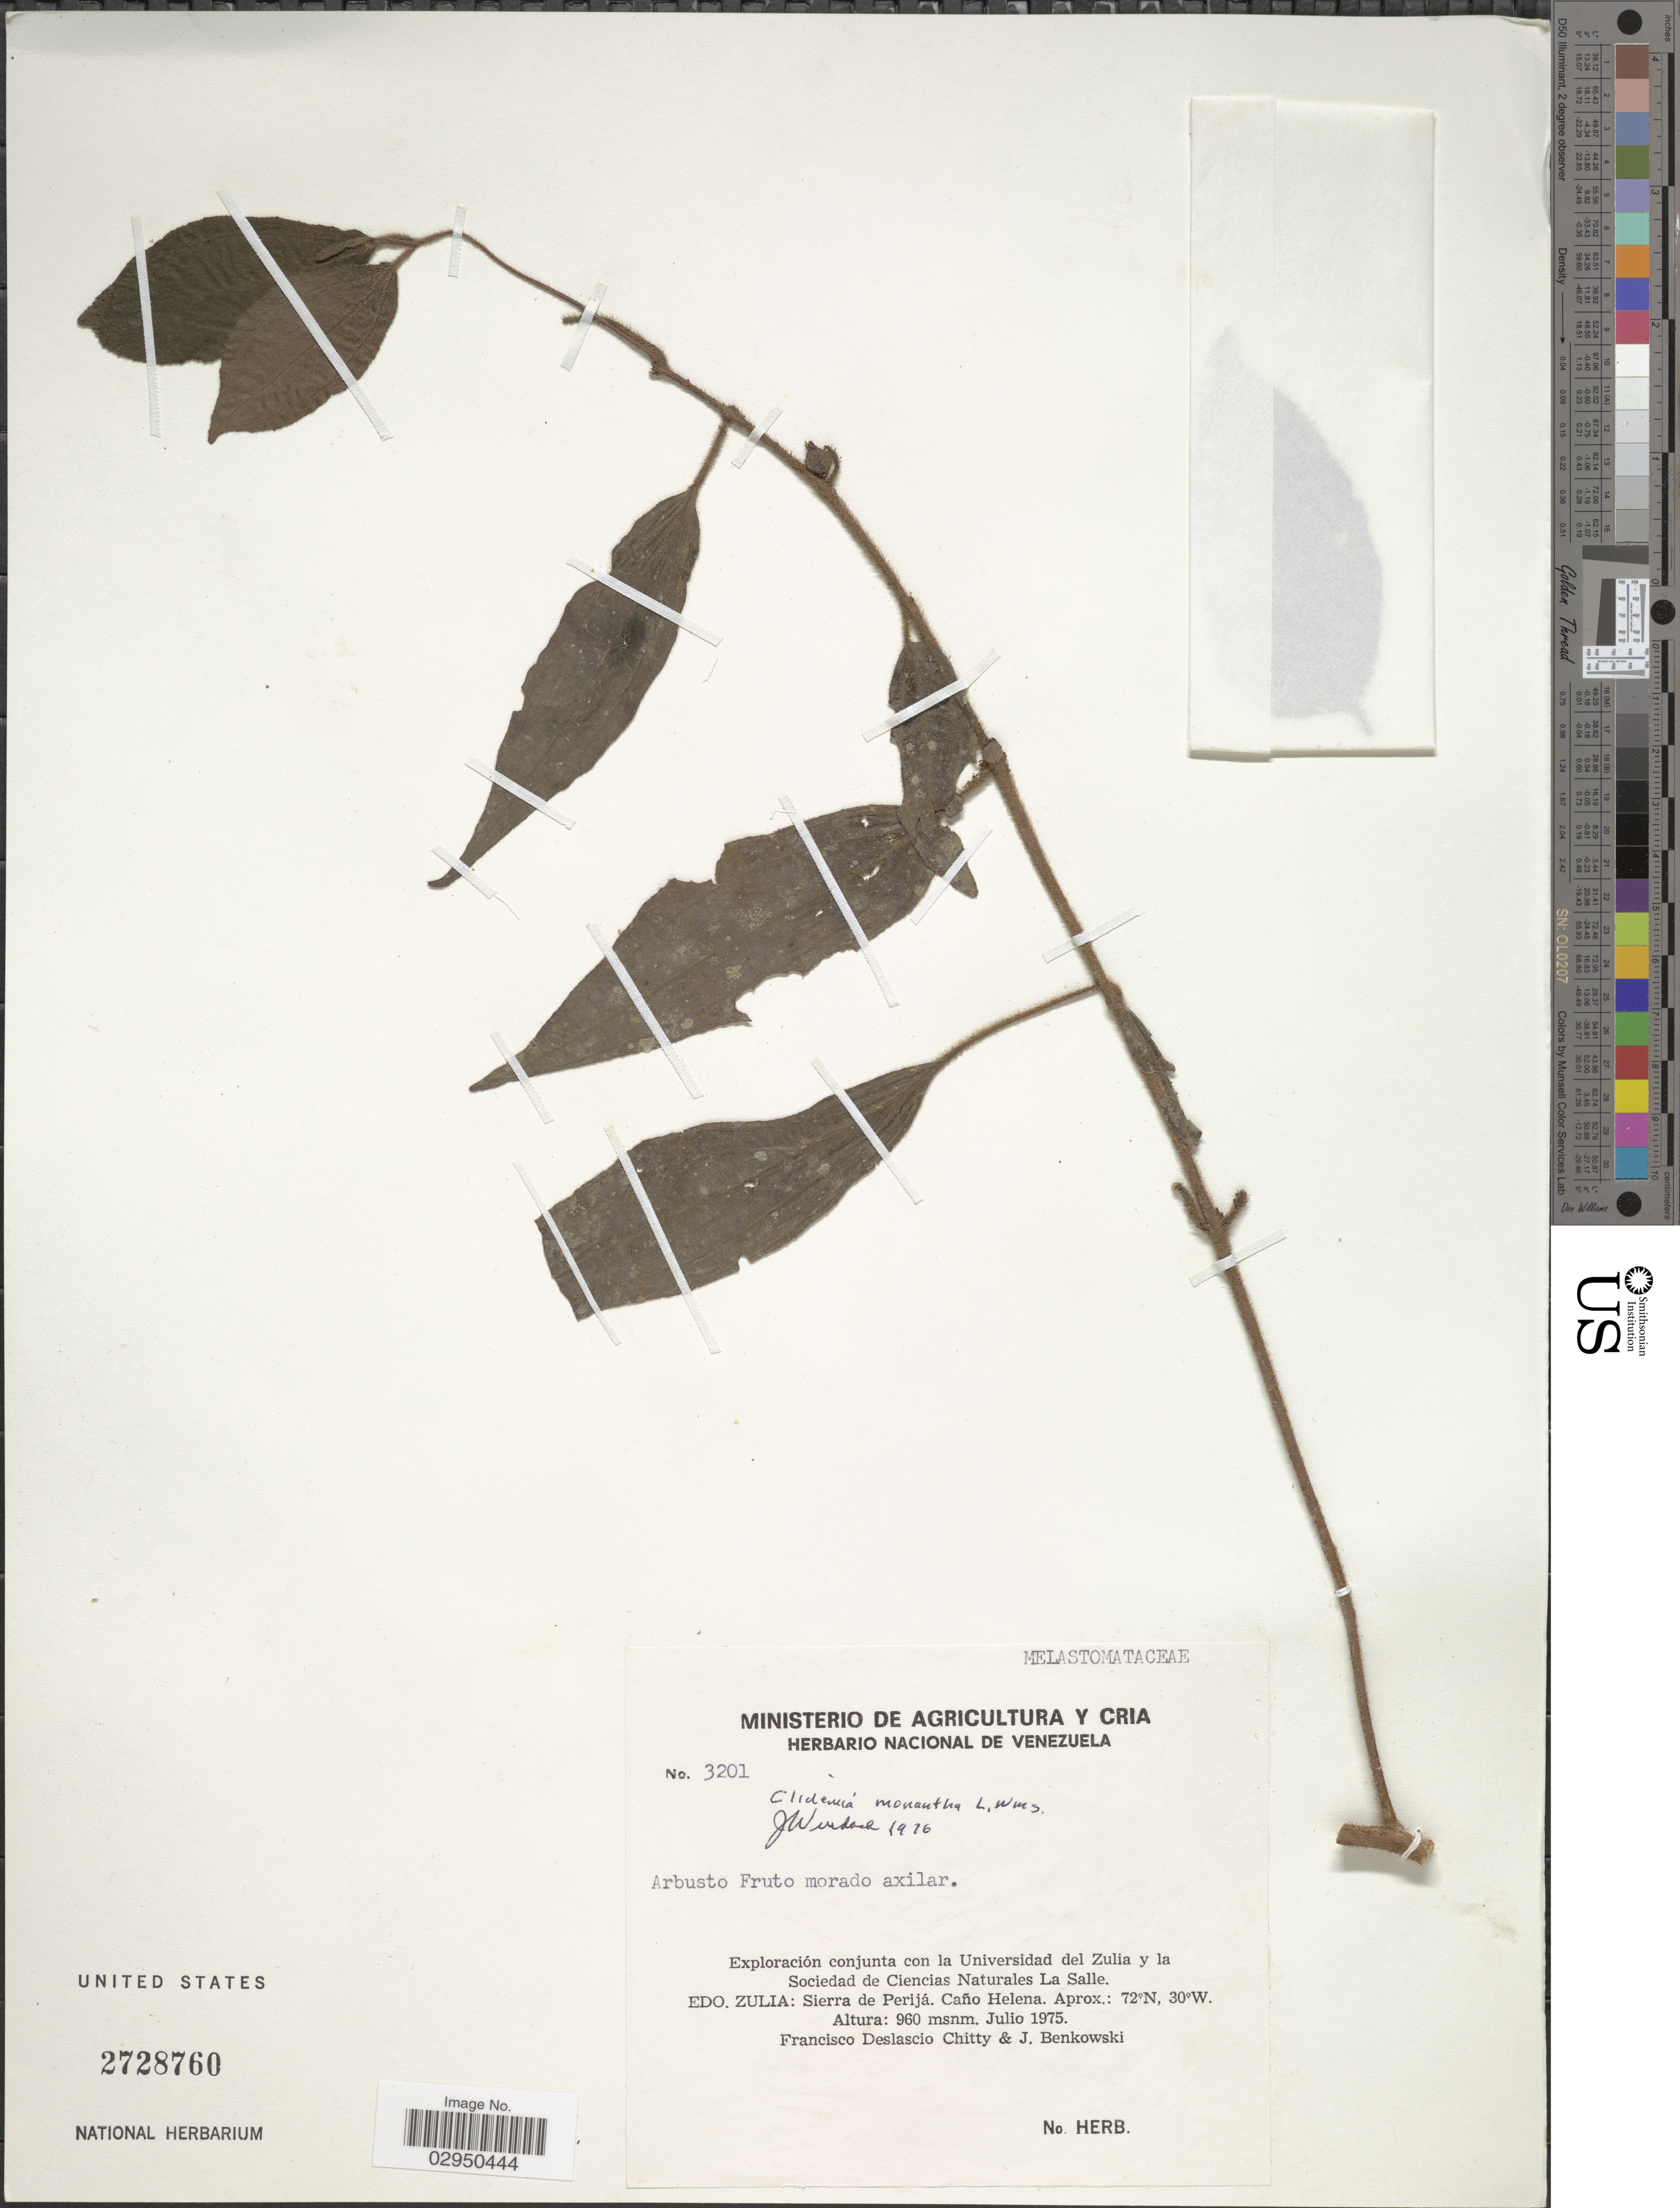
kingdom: Plantae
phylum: Tracheophyta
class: Magnoliopsida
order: Myrtales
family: Melastomataceae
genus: Clidemia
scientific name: Clidemia monantha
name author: L.O. Williams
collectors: F. Delascio C. & J. Benkowski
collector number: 3201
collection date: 1975-07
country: Venezuela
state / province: Zulia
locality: Sierra de Perijá. Caño Helena.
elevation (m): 960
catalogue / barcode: US 2728760